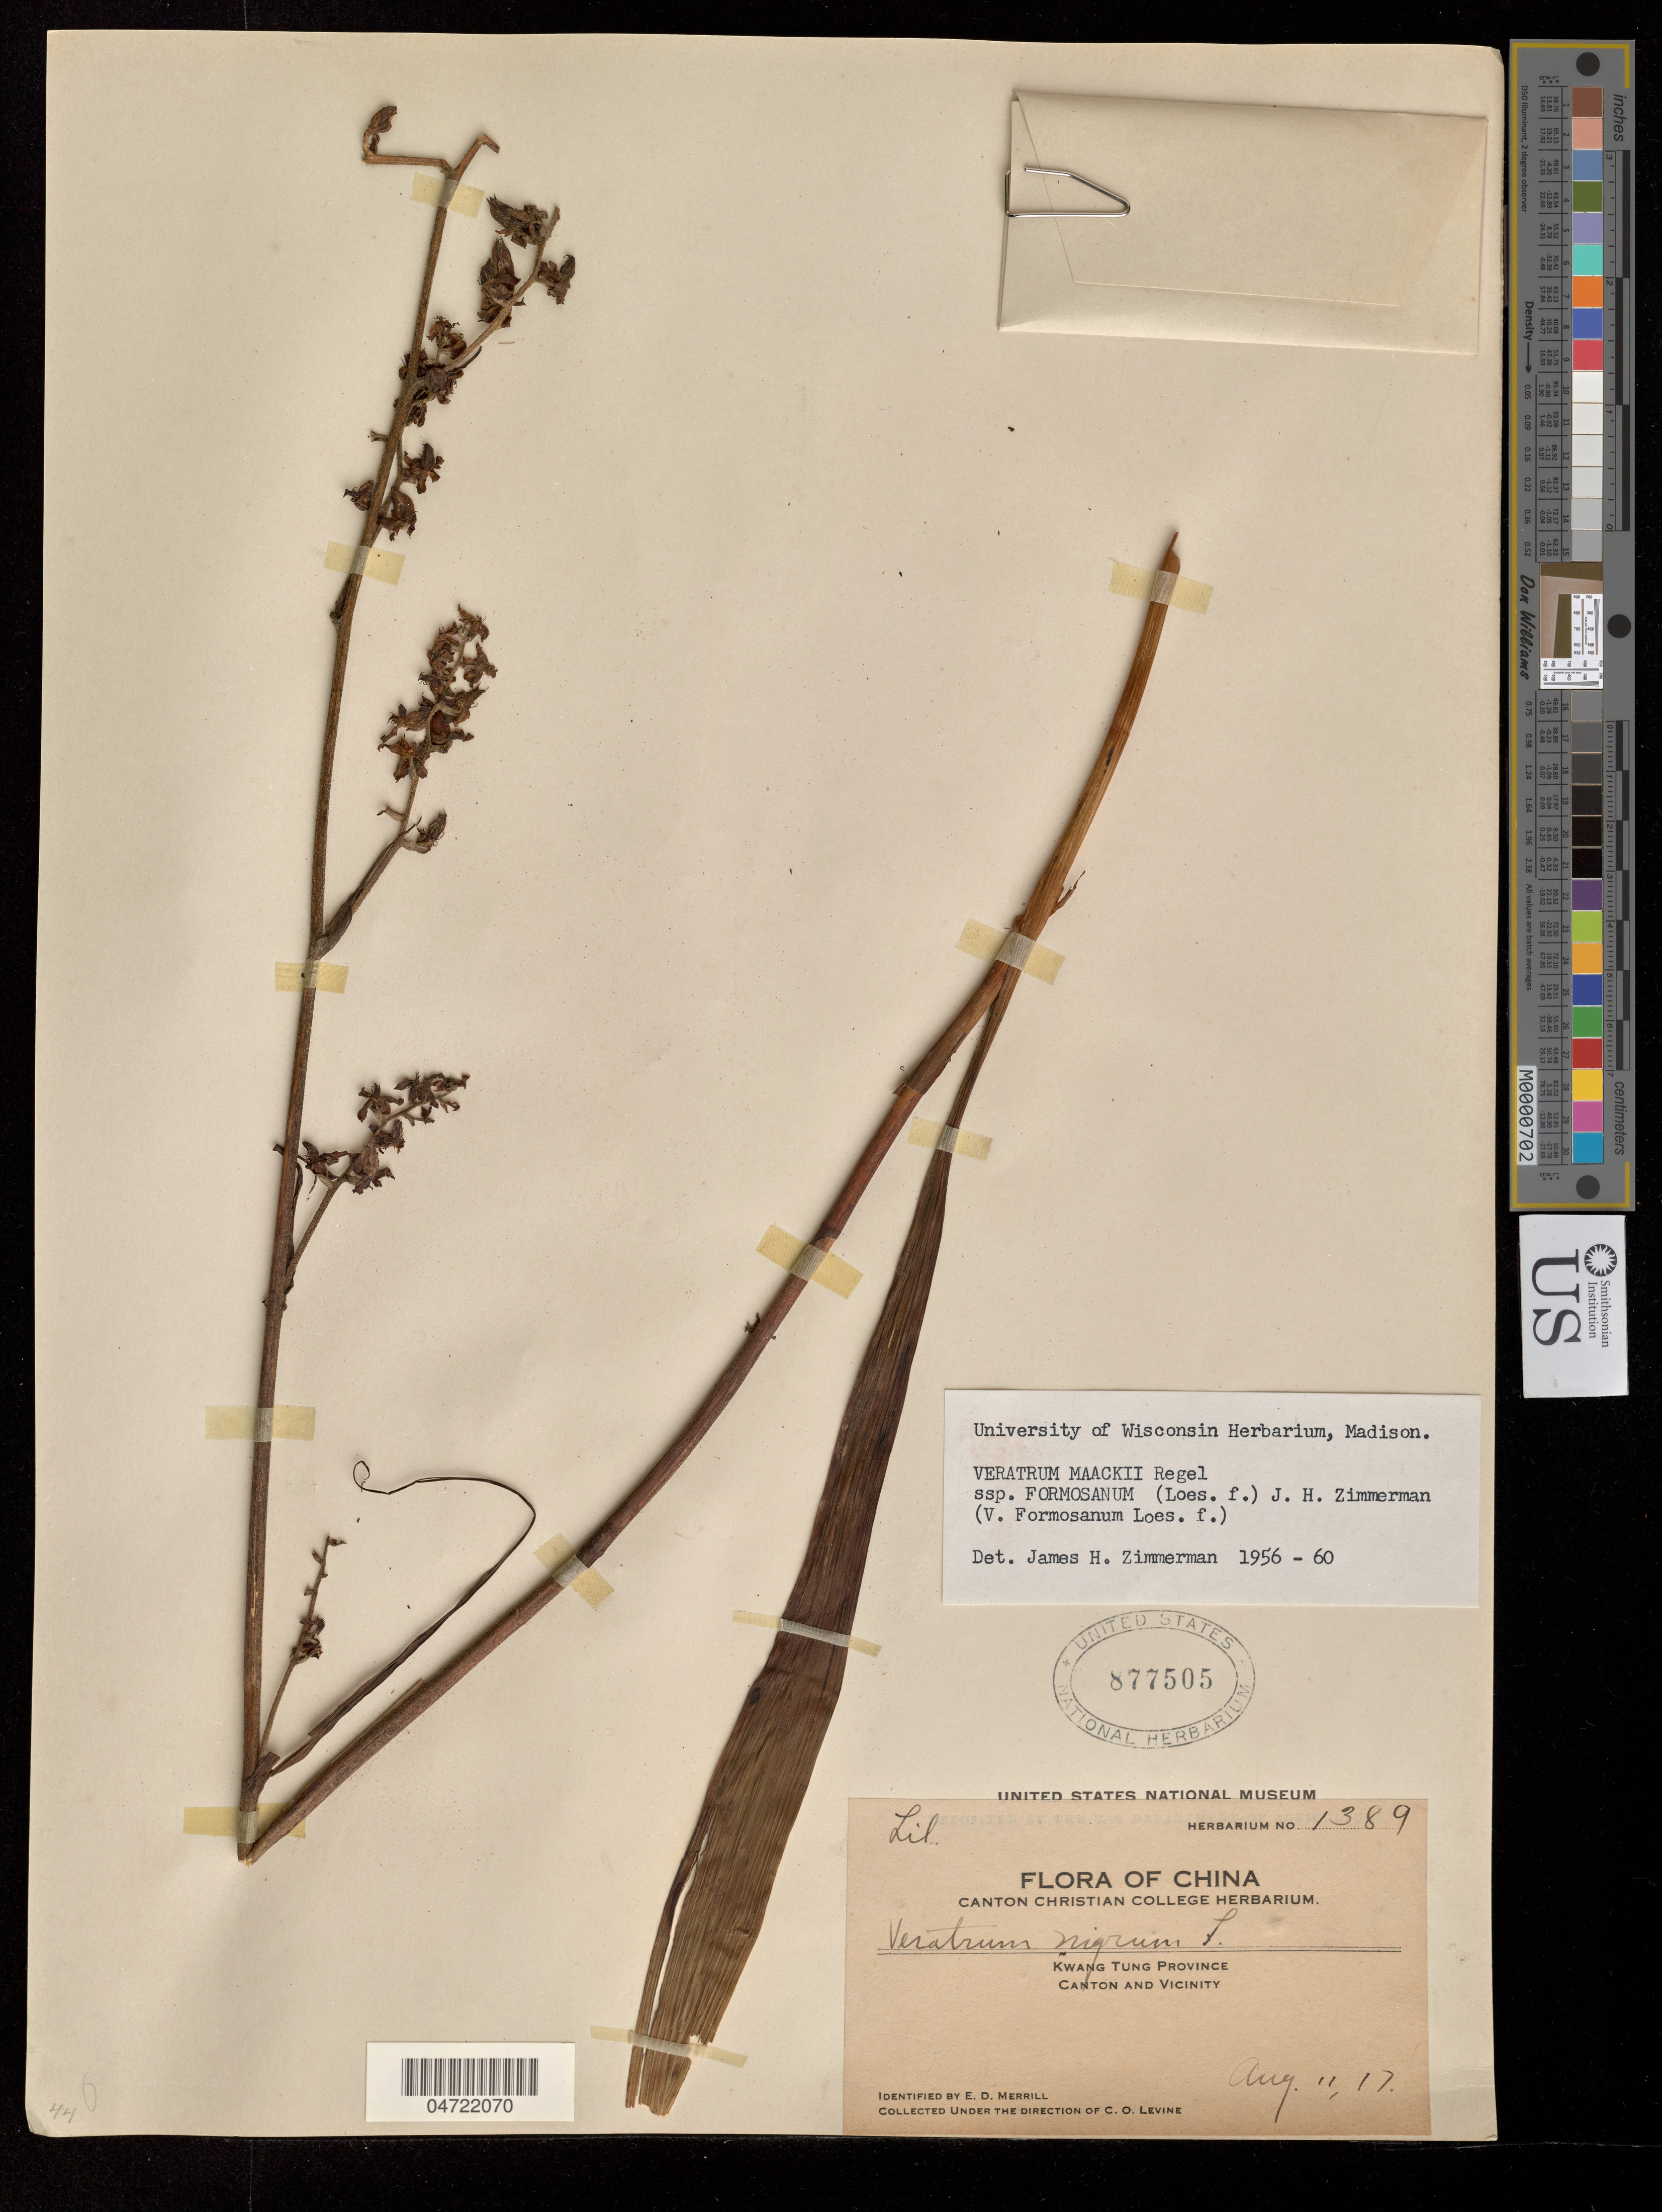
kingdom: Plantae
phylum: Tracheophyta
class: Liliopsida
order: Liliales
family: Melanthiaceae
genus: Veratrum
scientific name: Veratrum maackii subsp. formosanum (O. Loes.) J.H. Zimmerman, ined.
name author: (O. Loes.) J.H. Zimmerman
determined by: Zimmerman, James Hall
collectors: E. D. Merrill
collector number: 1389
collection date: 1917-08-11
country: China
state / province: Guangdong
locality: Loh Fau Mountain (Lofaushan) Kwang tung Province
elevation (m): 1100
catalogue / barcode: US 877505